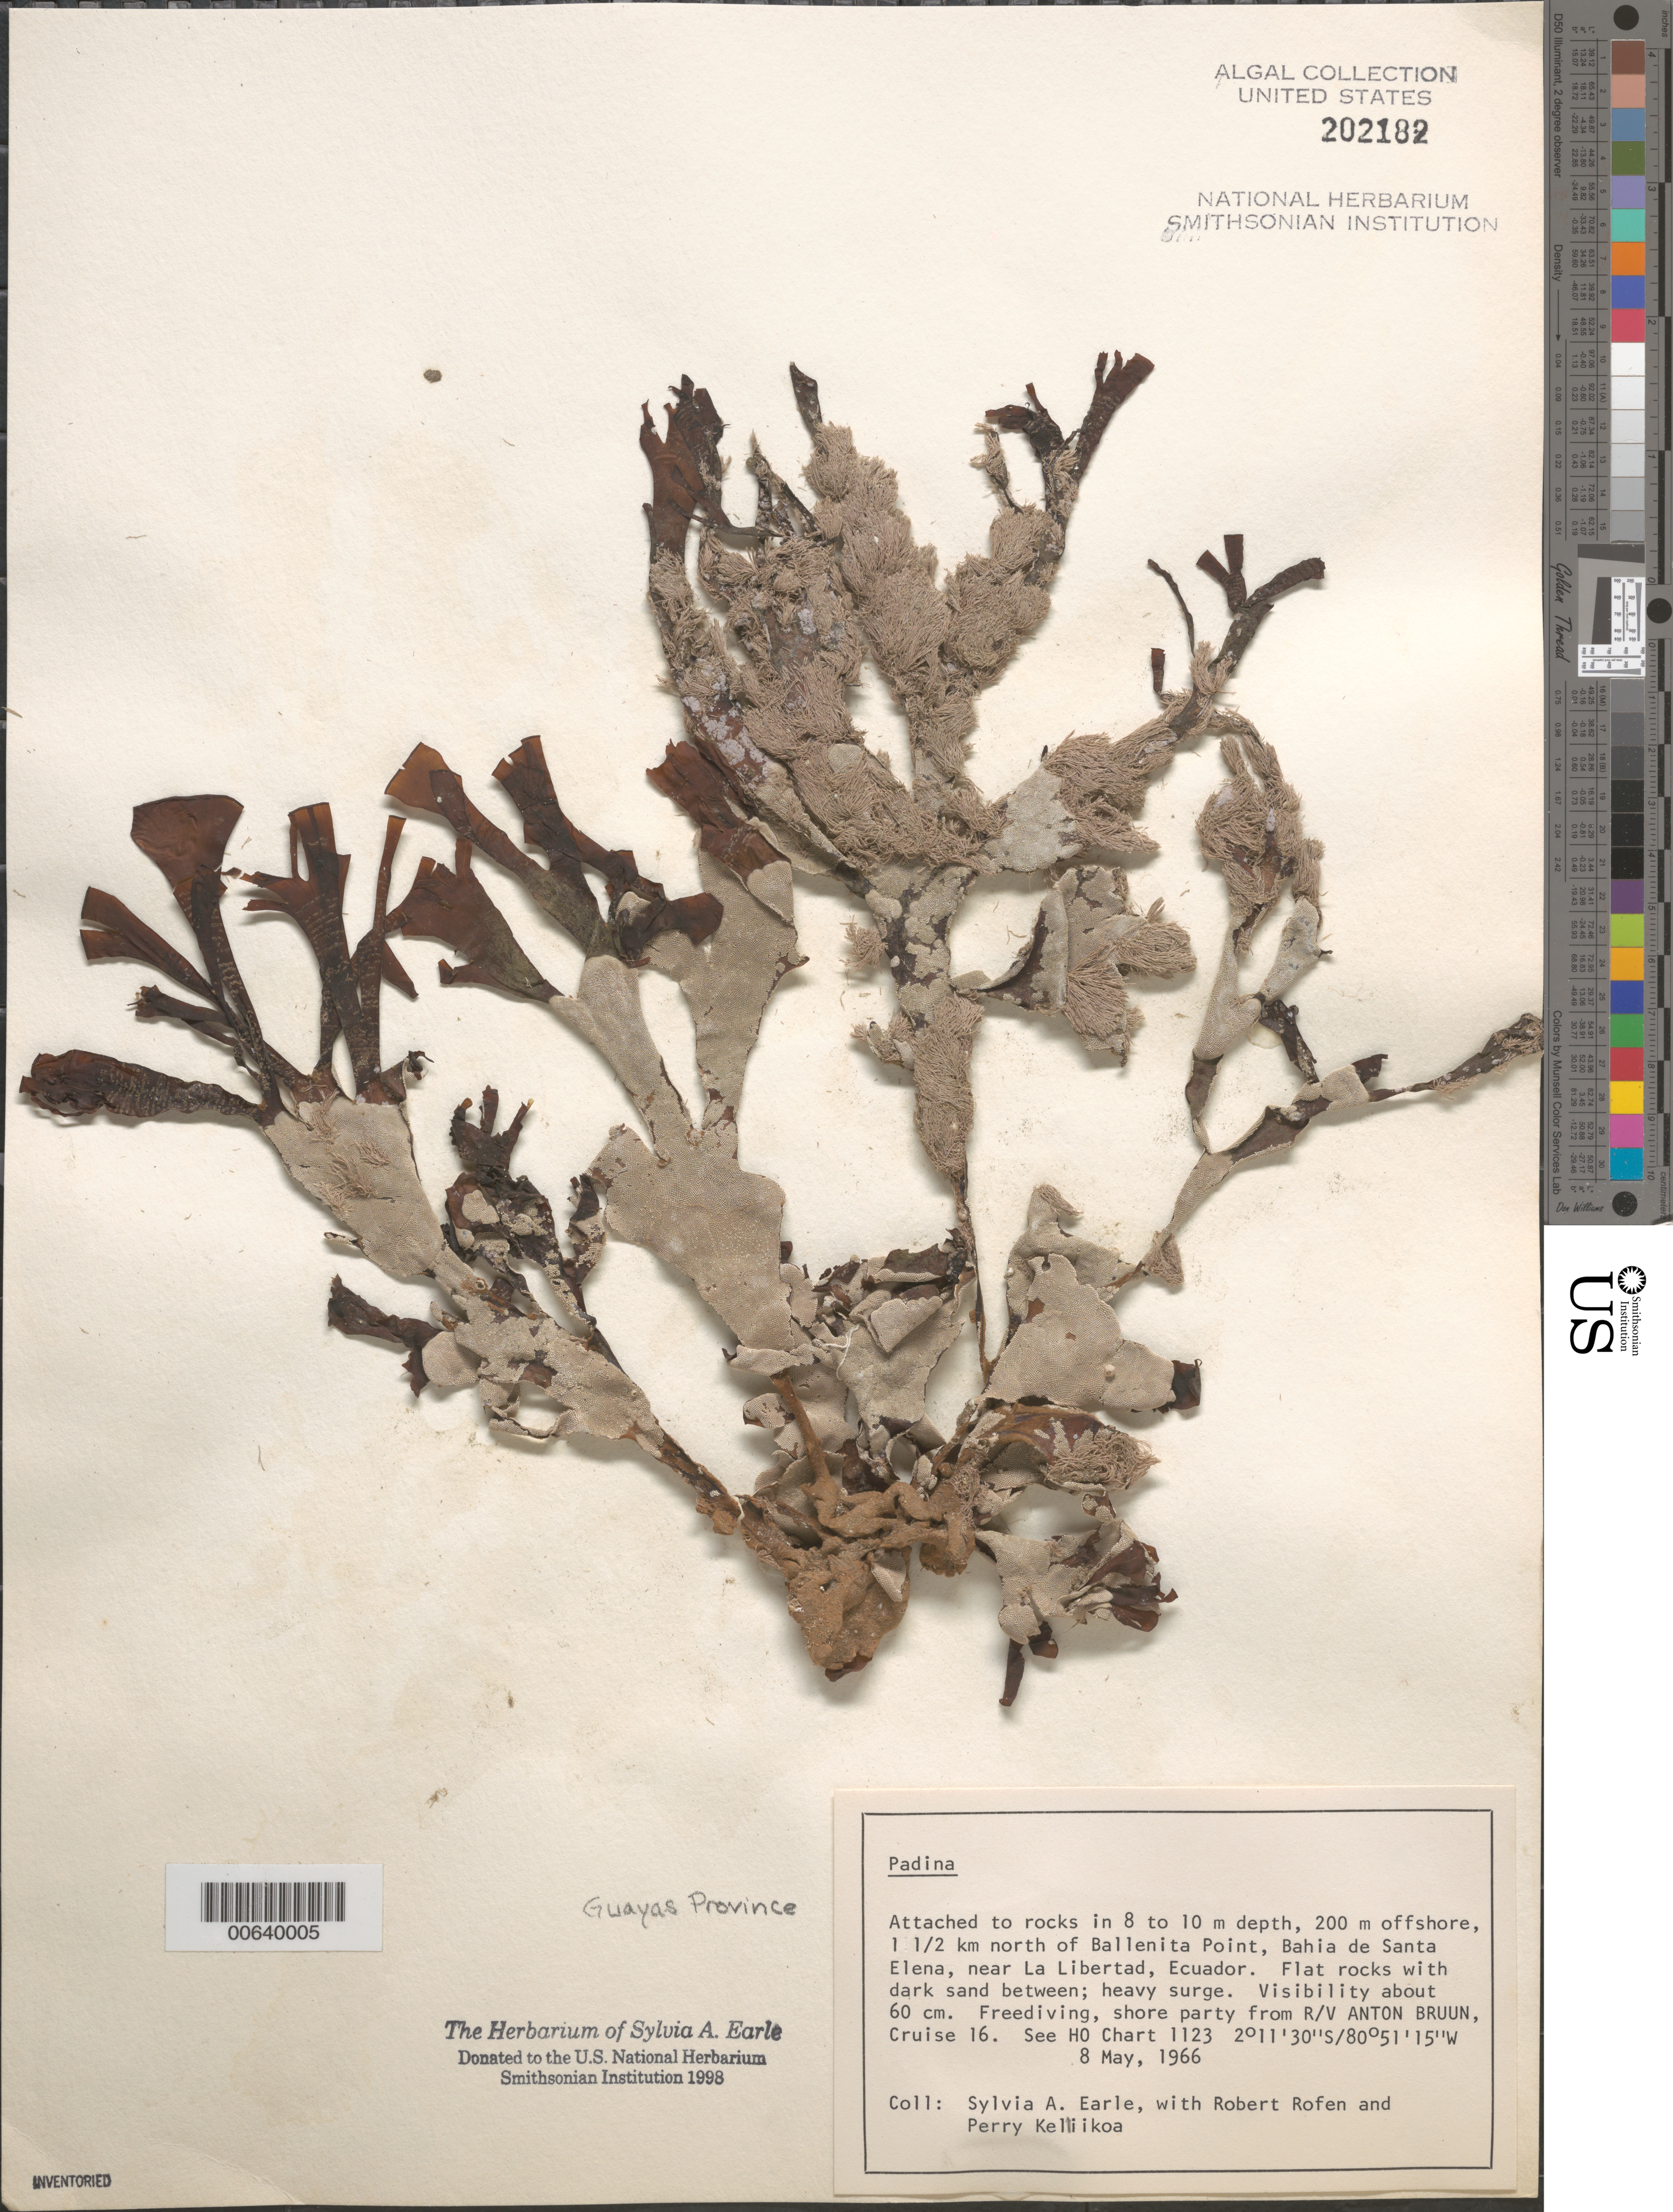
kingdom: Chromista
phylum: Ochrophyta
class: Phaeophyceae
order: Dictyotales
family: Dictyotaceae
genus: Padina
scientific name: Padina sp.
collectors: S. A. Earle, R. Rofen & P. Kelliikoa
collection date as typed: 08 May 1966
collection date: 1966-05-08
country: Ecuador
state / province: Guayas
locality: Bahia de Santa Elena, near La Libertad, 1.5 km north of Ballenita Point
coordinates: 2 11' 30" S, 80 51' 15" W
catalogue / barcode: US 202182